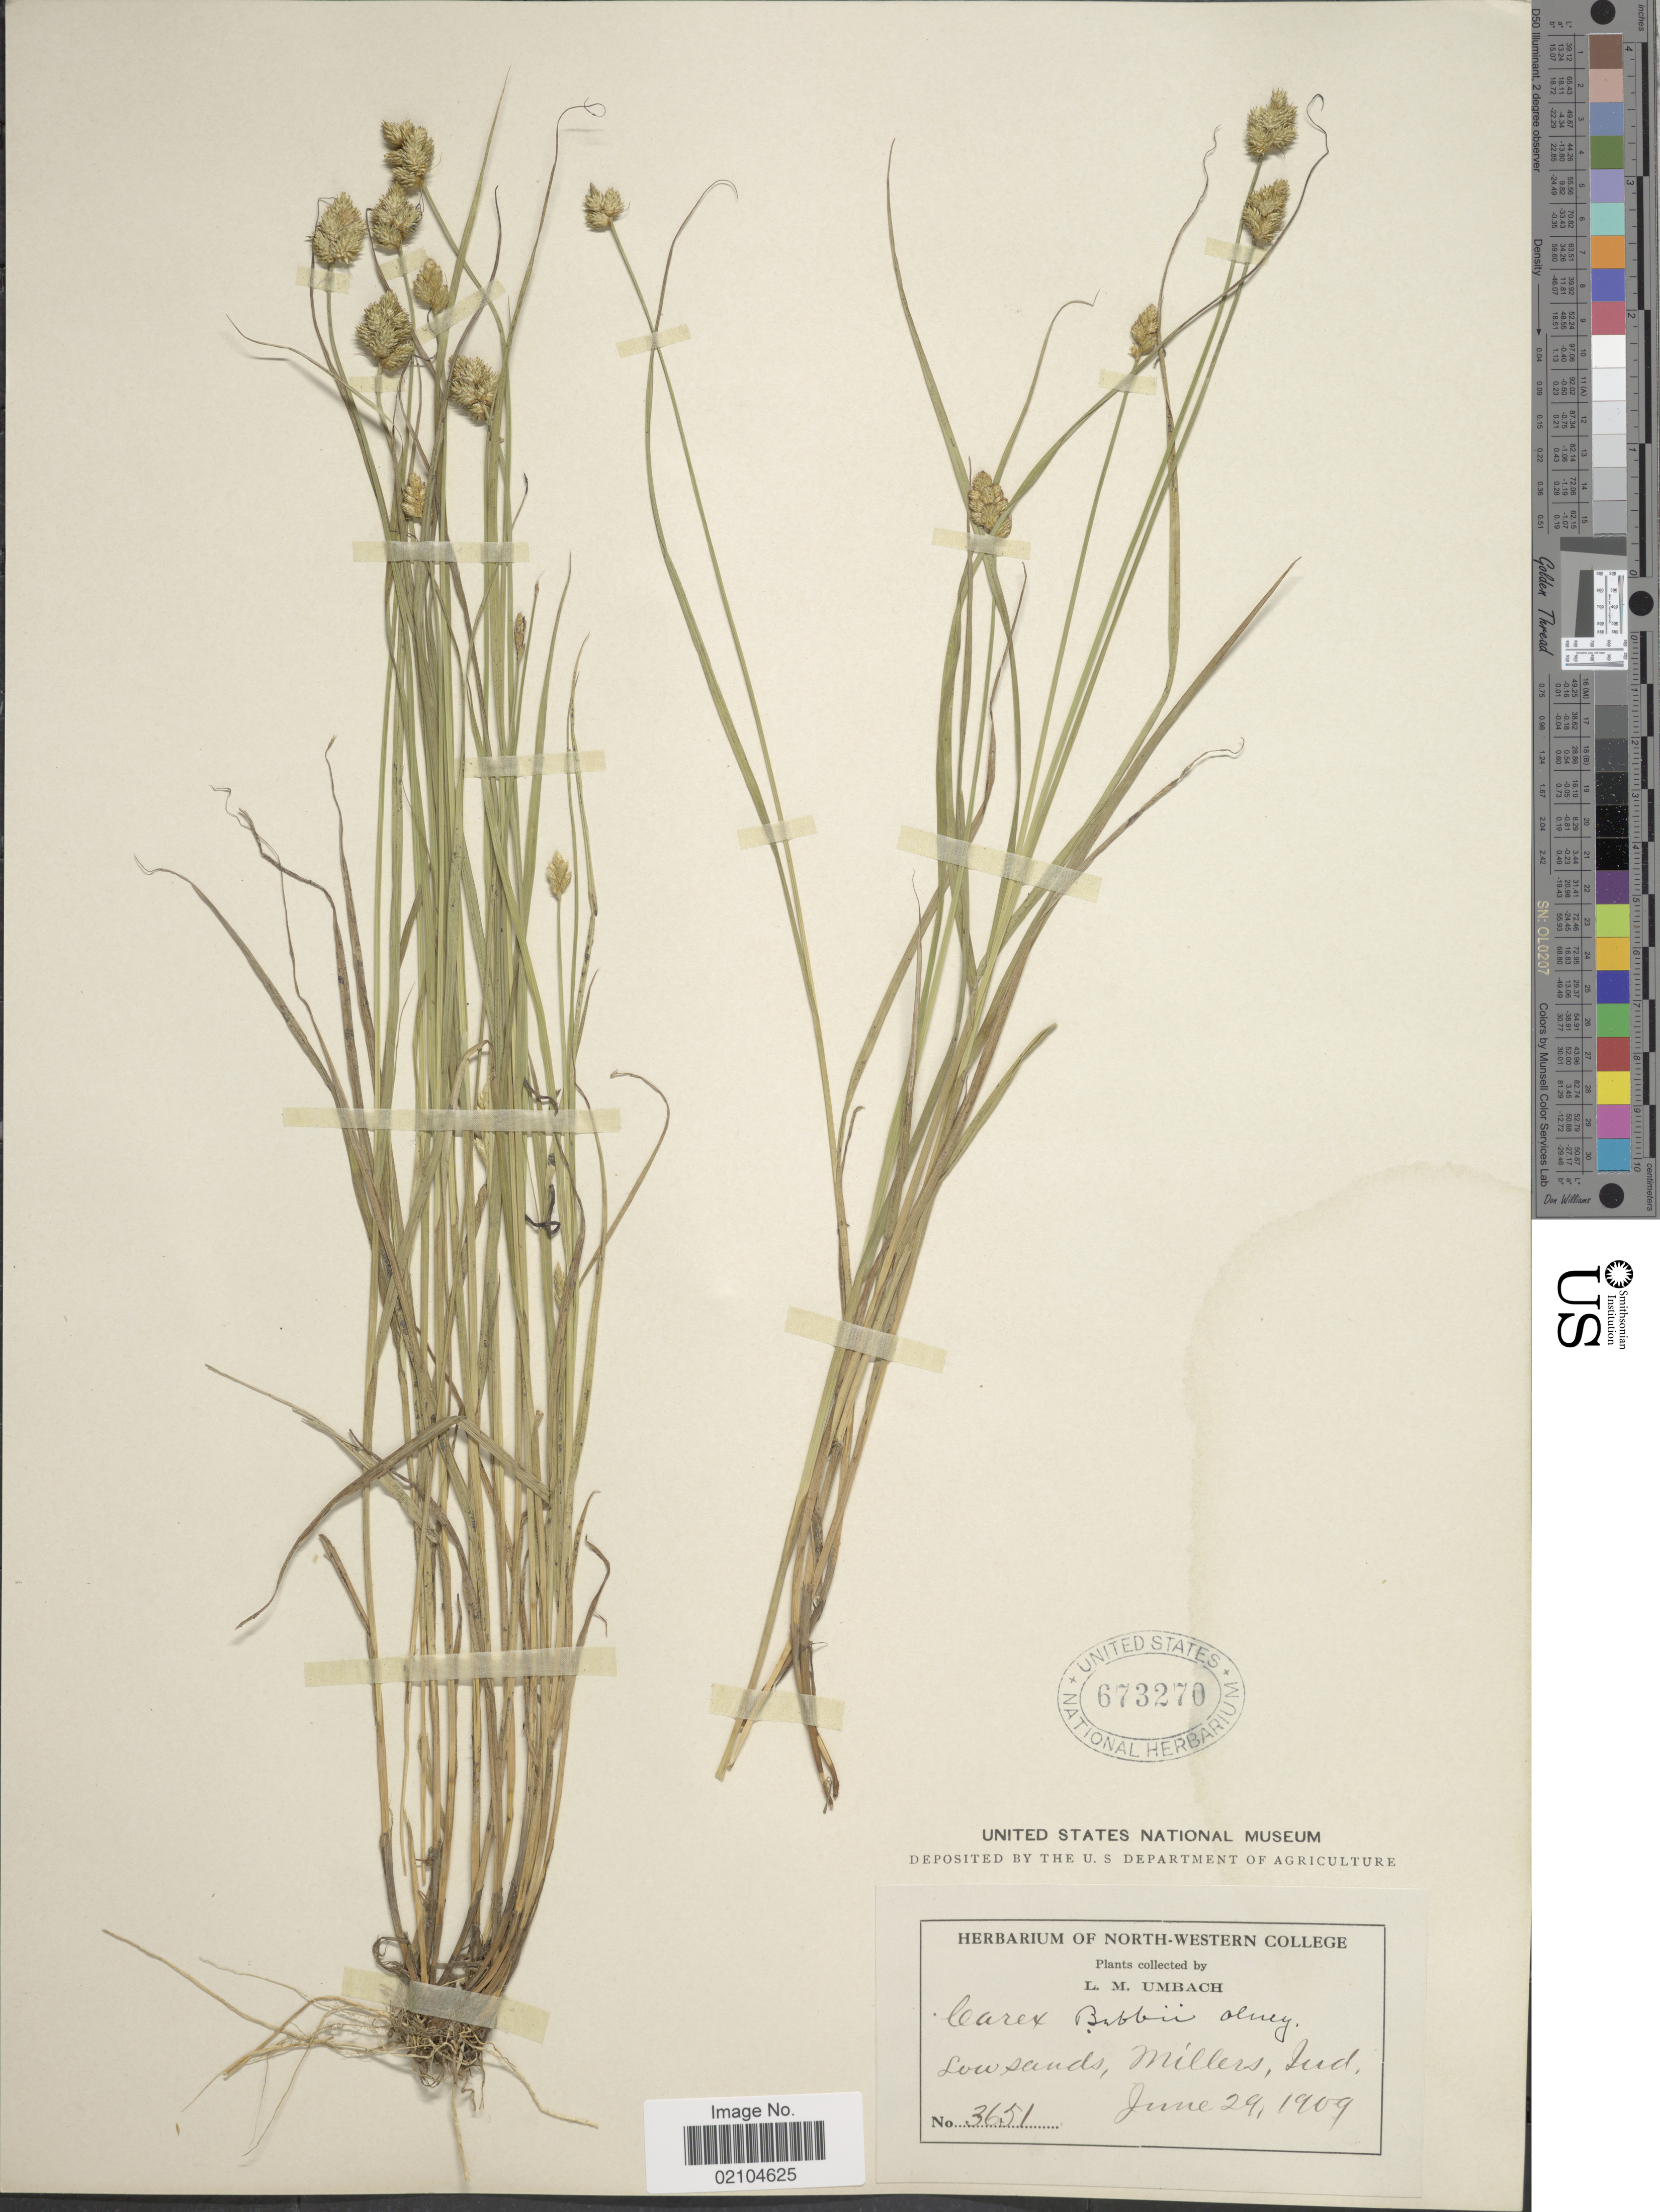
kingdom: Plantae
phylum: Tracheophyta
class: Liliopsida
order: Poales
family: Cyperaceae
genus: Carex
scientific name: Carex bebbii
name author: (L.H. Bailey) Olney ex Fernald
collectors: L. M. Umbach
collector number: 3651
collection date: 1909-06-29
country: United States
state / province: Indiana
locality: Low sands, Millers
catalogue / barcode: US 673270